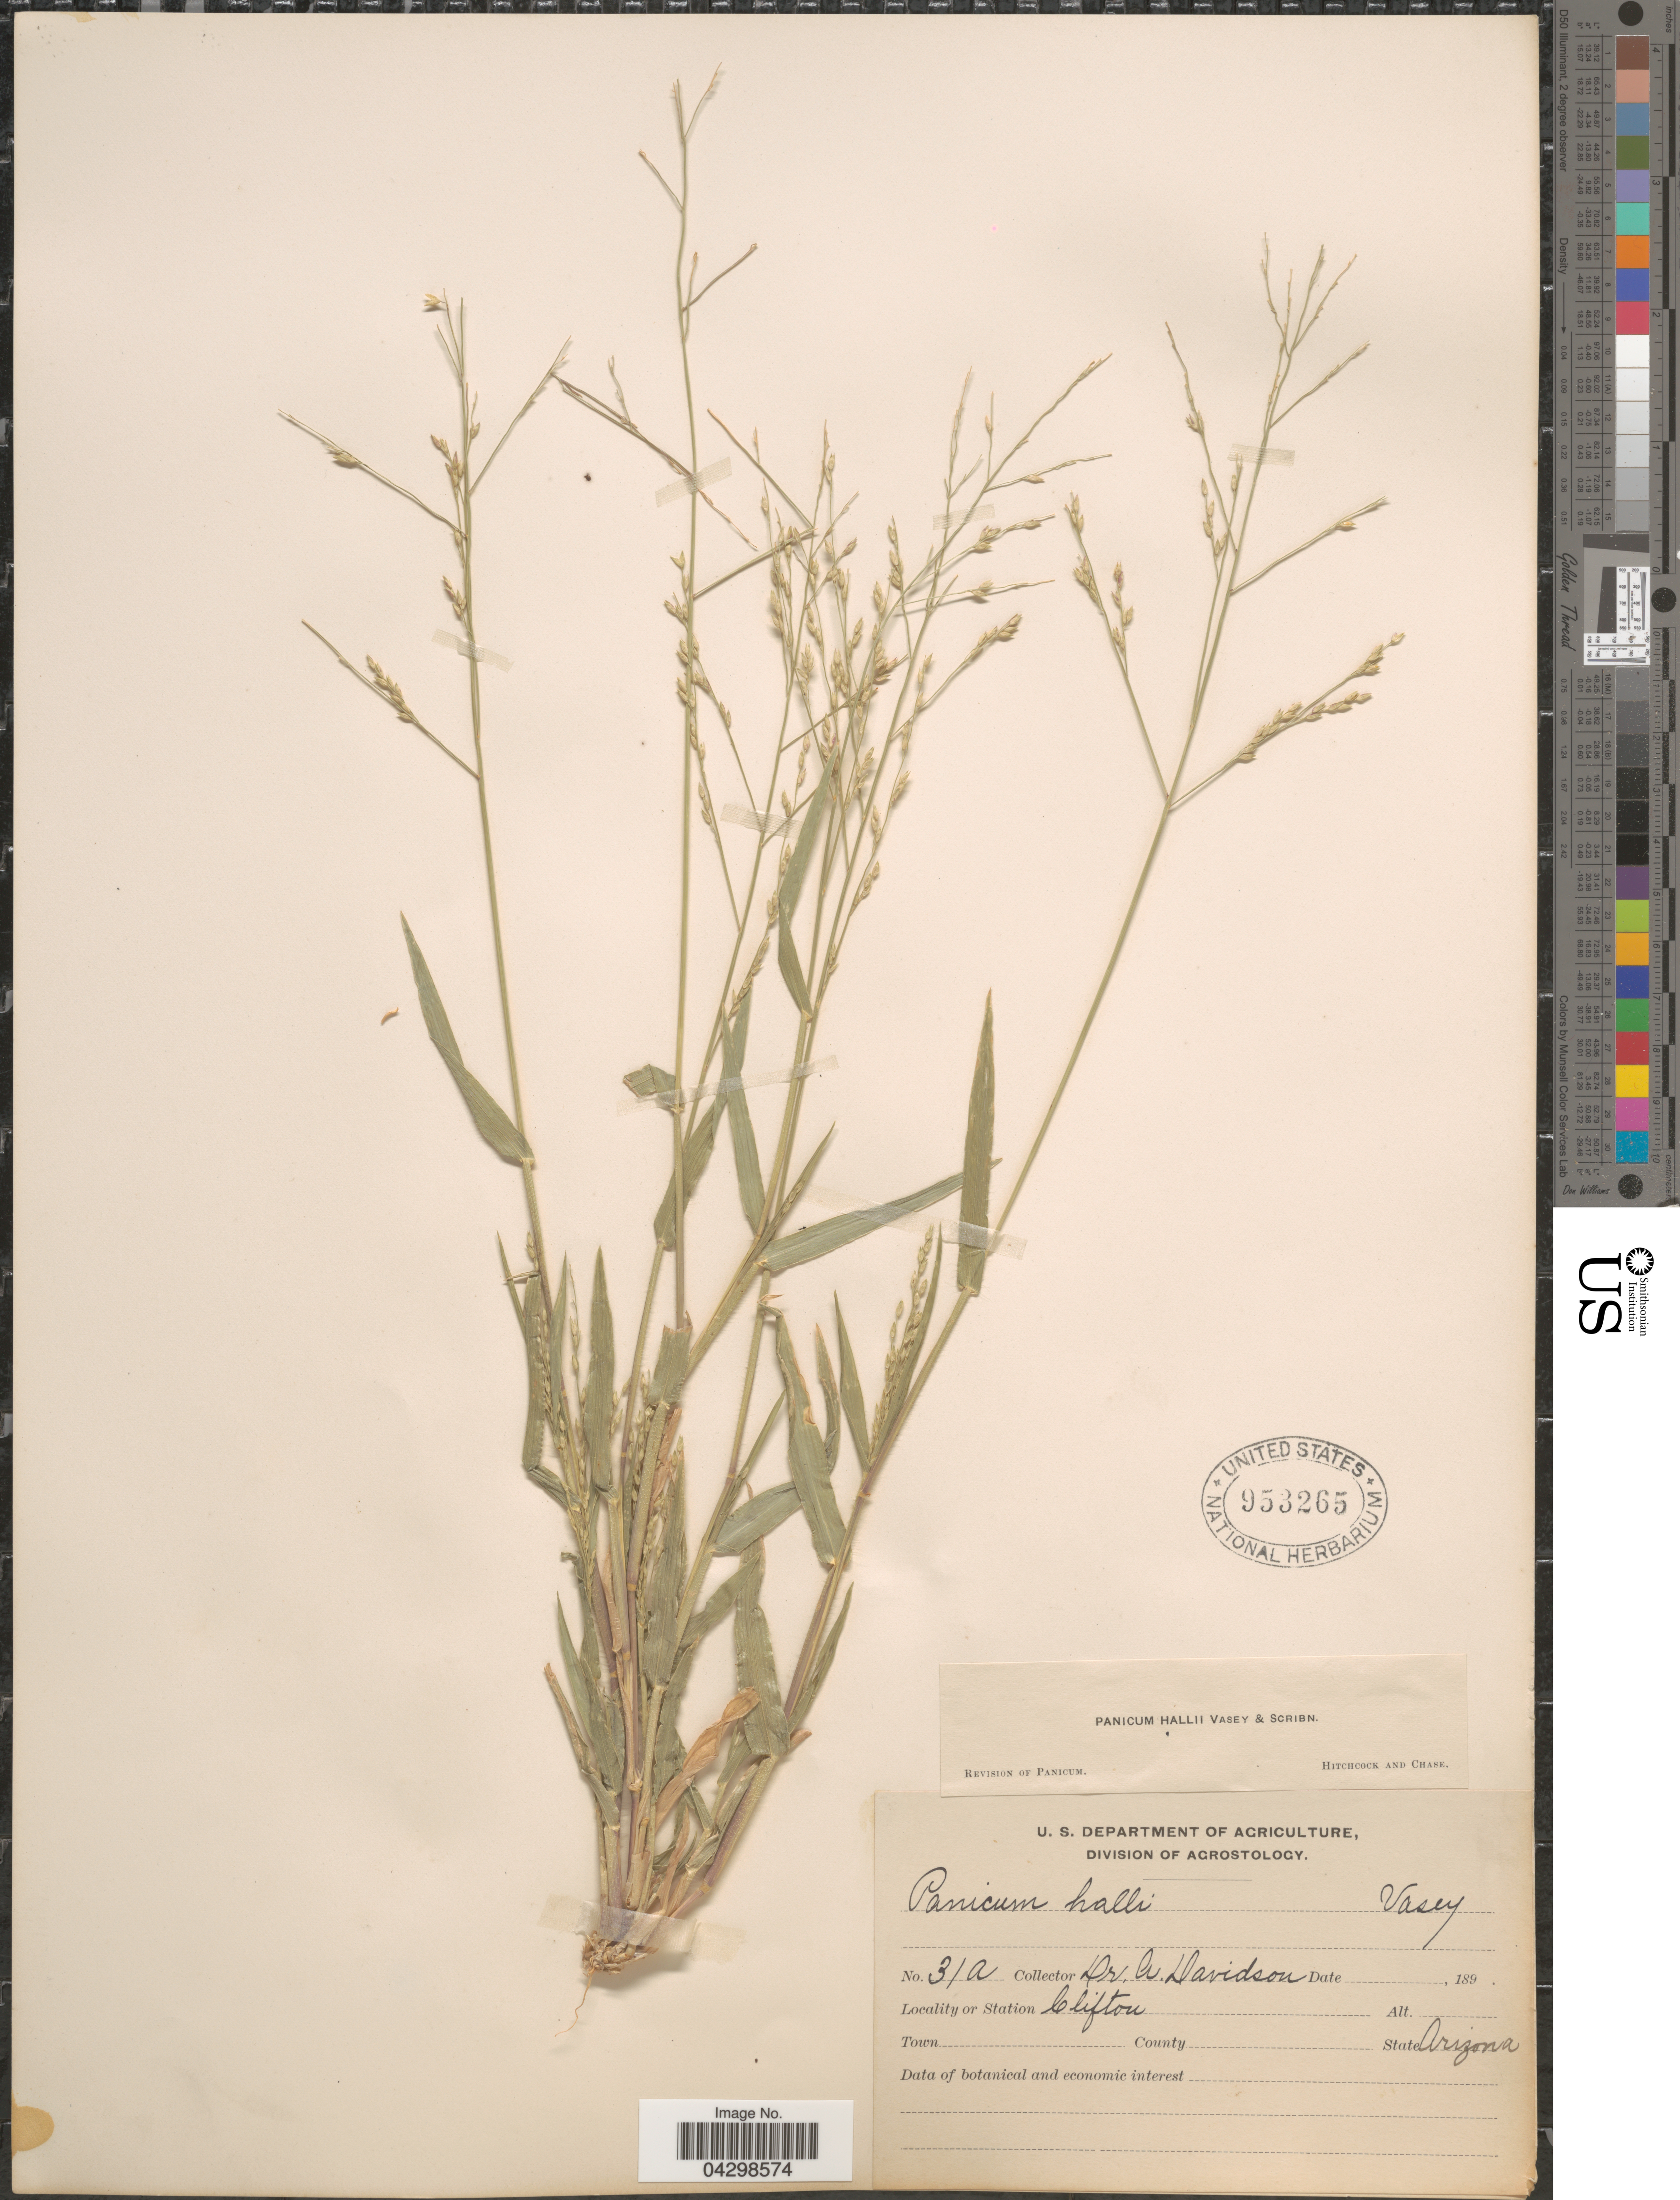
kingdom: Plantae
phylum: Tracheophyta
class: Liliopsida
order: Poales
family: Poaceae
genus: Panicum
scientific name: Panicum hallii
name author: Vasey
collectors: A. Davidson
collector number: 31a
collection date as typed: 189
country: United States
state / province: Arizona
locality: Clifton.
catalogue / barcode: US 953265